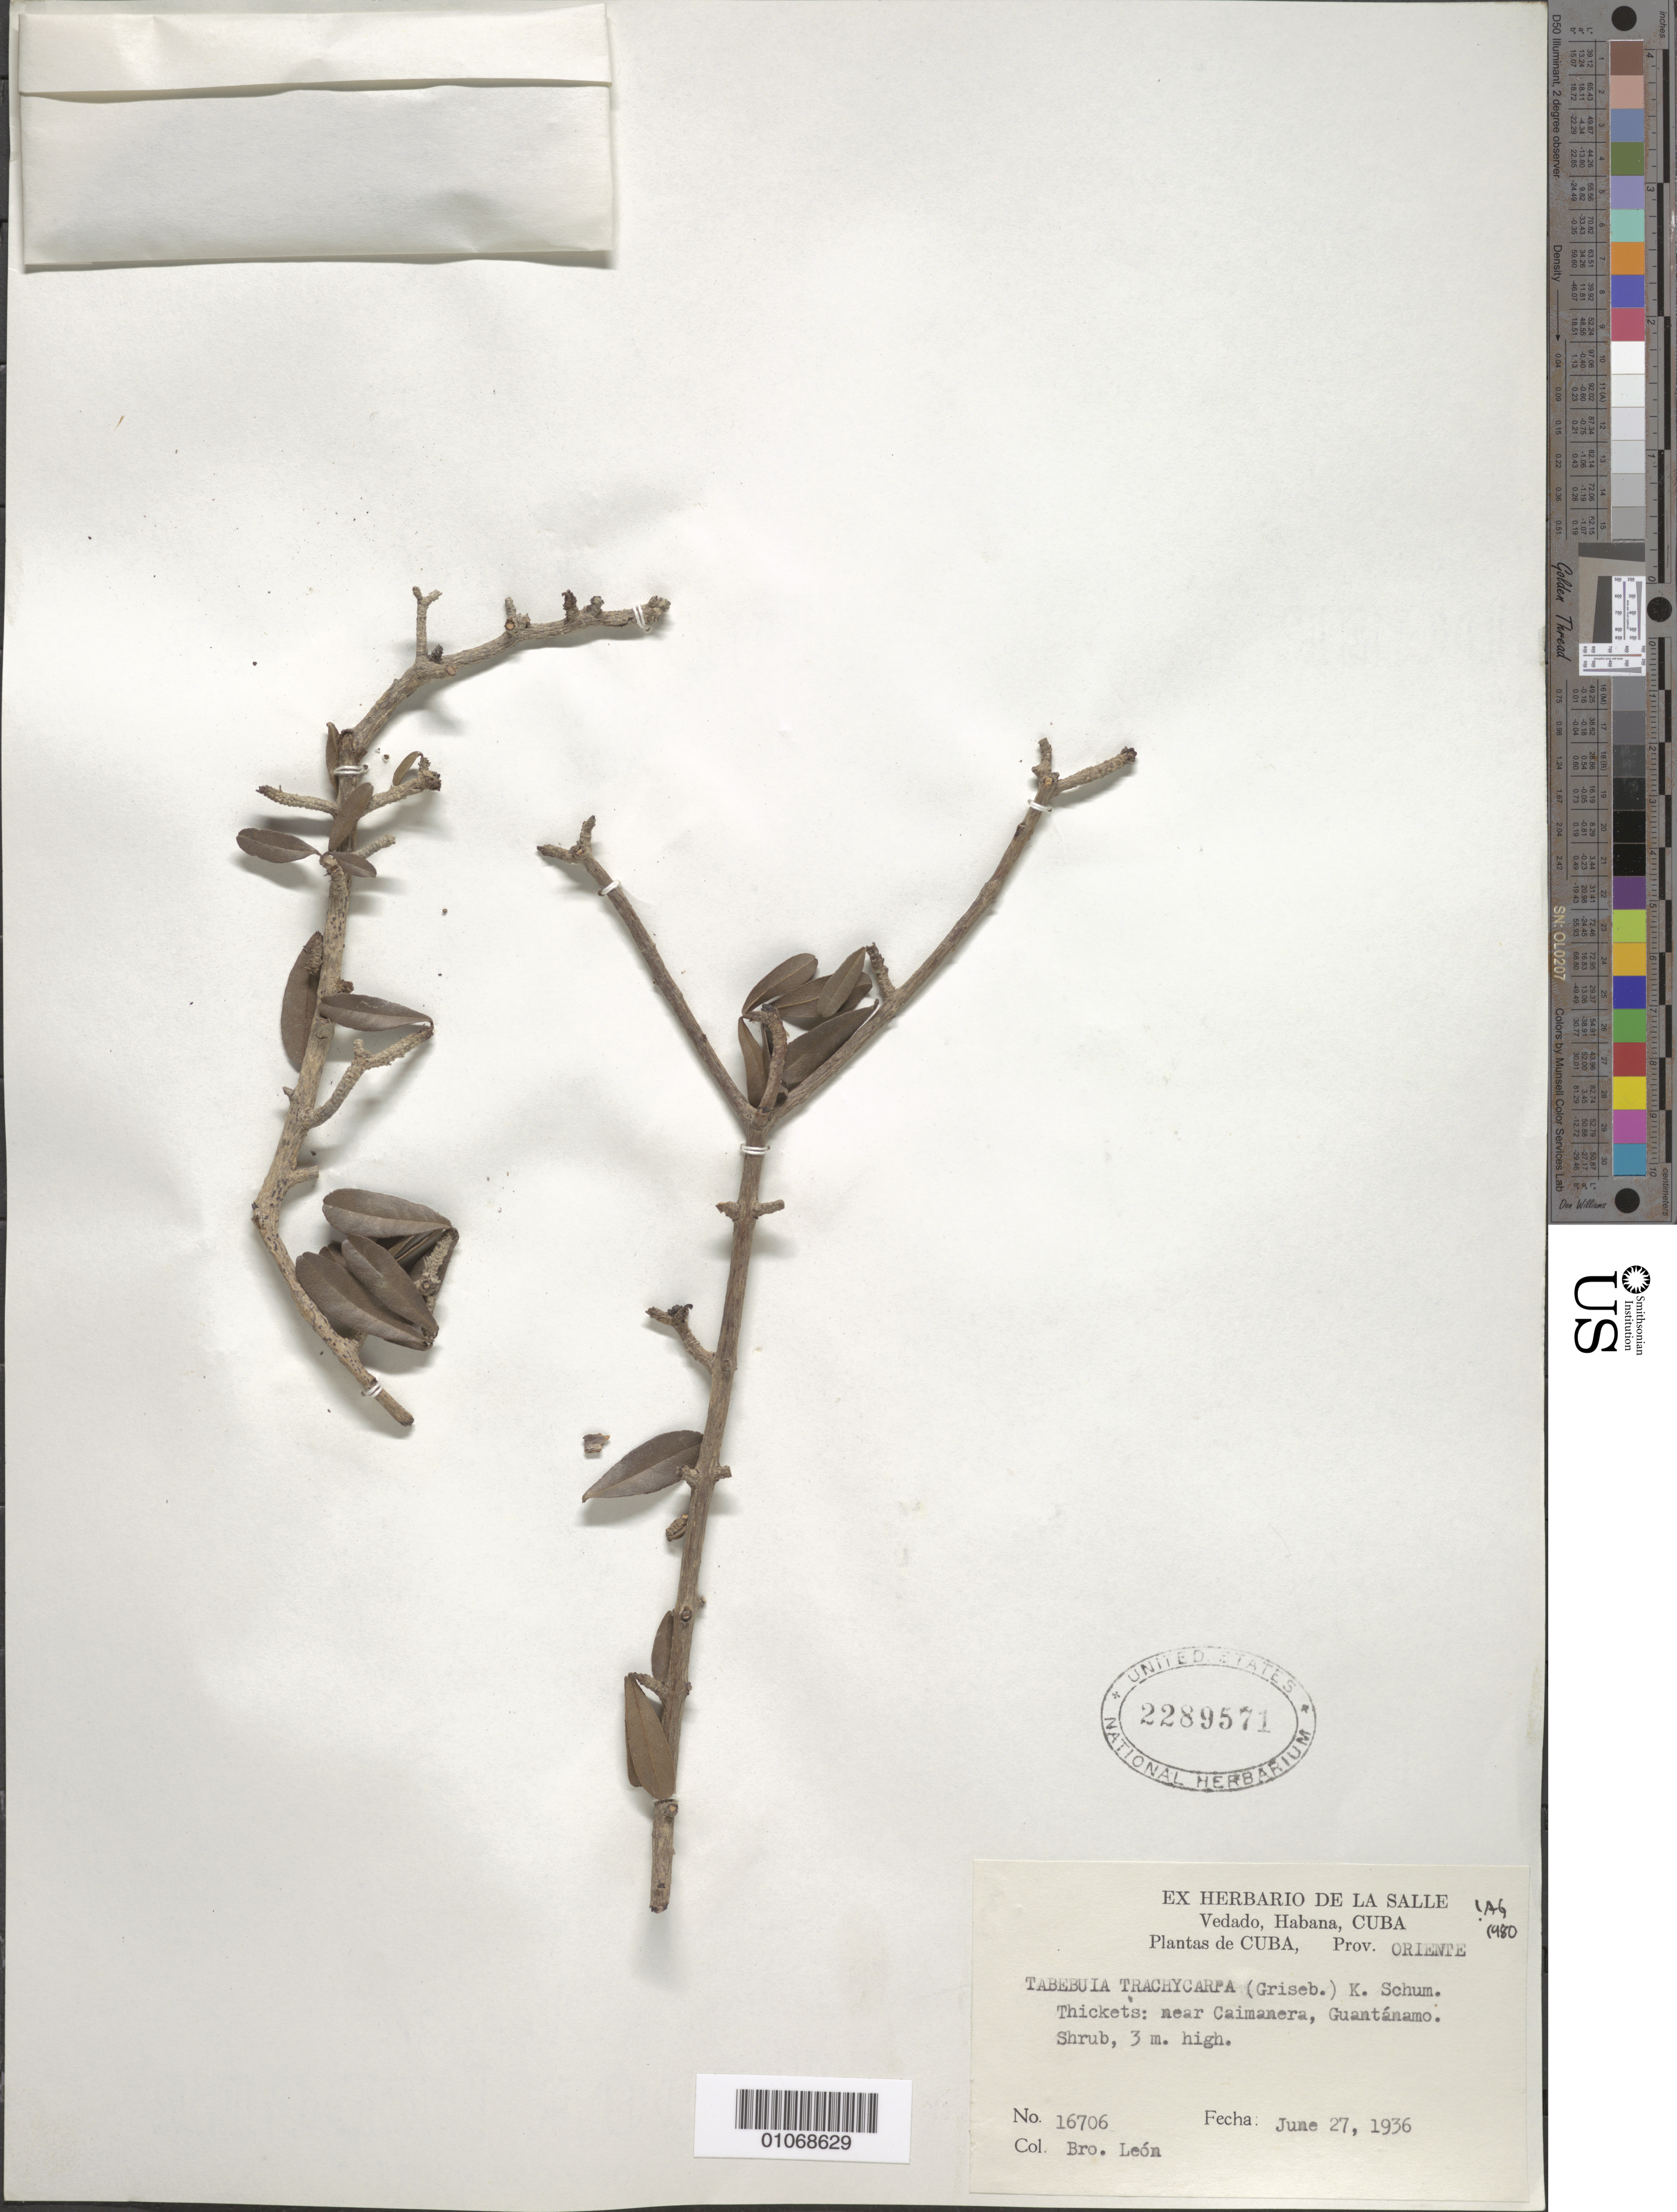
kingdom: Plantae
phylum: Tracheophyta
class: Magnoliopsida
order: Lamiales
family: Bignoniaceae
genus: Tabebuia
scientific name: Tabebuia trachycarpa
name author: (Griseb.) K. Schum.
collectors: Bro. León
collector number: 16706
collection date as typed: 27 Jun 1936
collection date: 1936-06-27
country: Cuba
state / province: Guantanamo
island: Cuba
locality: Thickets: near Caimanera, Guantánamo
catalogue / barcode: US 2289571